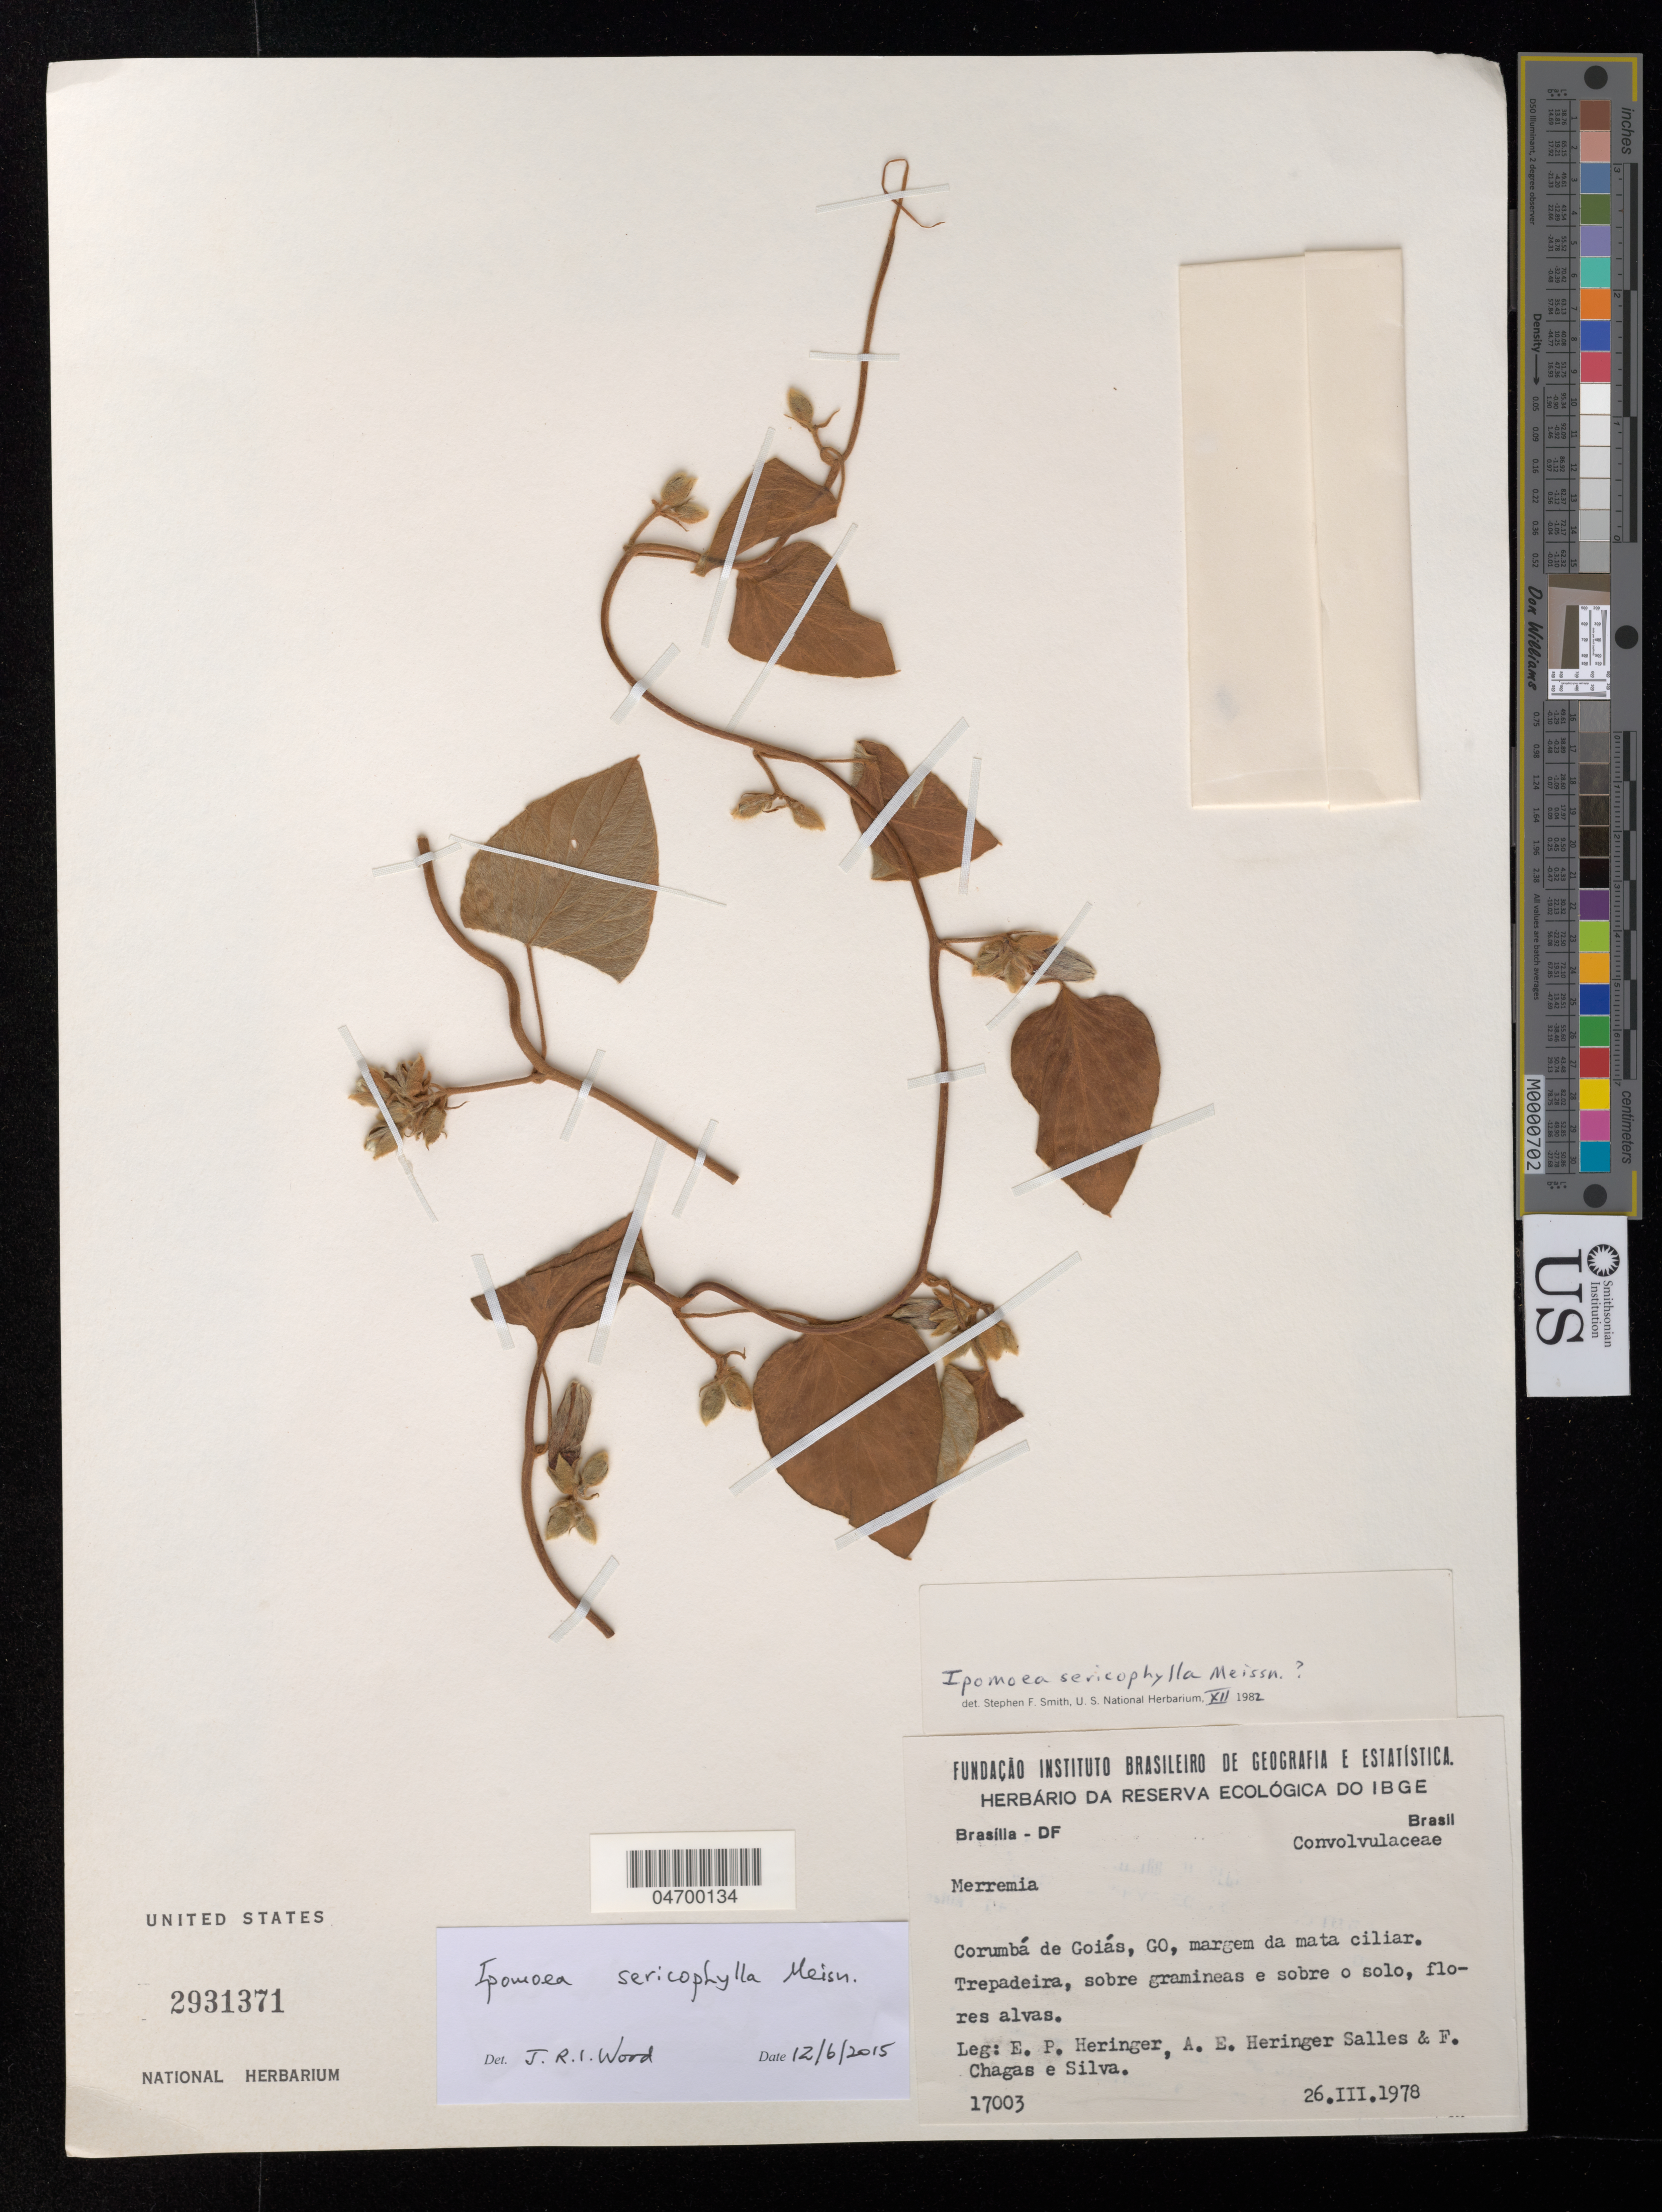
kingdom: Plantae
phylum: Tracheophyta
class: Magnoliopsida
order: Solanales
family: Convolvulaceae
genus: Ipomoea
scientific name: Ipomoea sericophylla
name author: Meisn.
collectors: E. P. Heringer, A. E. Heringer Salles & F. Chagas e Silva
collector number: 17003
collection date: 1978-03-26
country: Brazil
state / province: Goiás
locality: Corumbá de Goiás, margem da mata ciliar.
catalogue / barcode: US 2931371